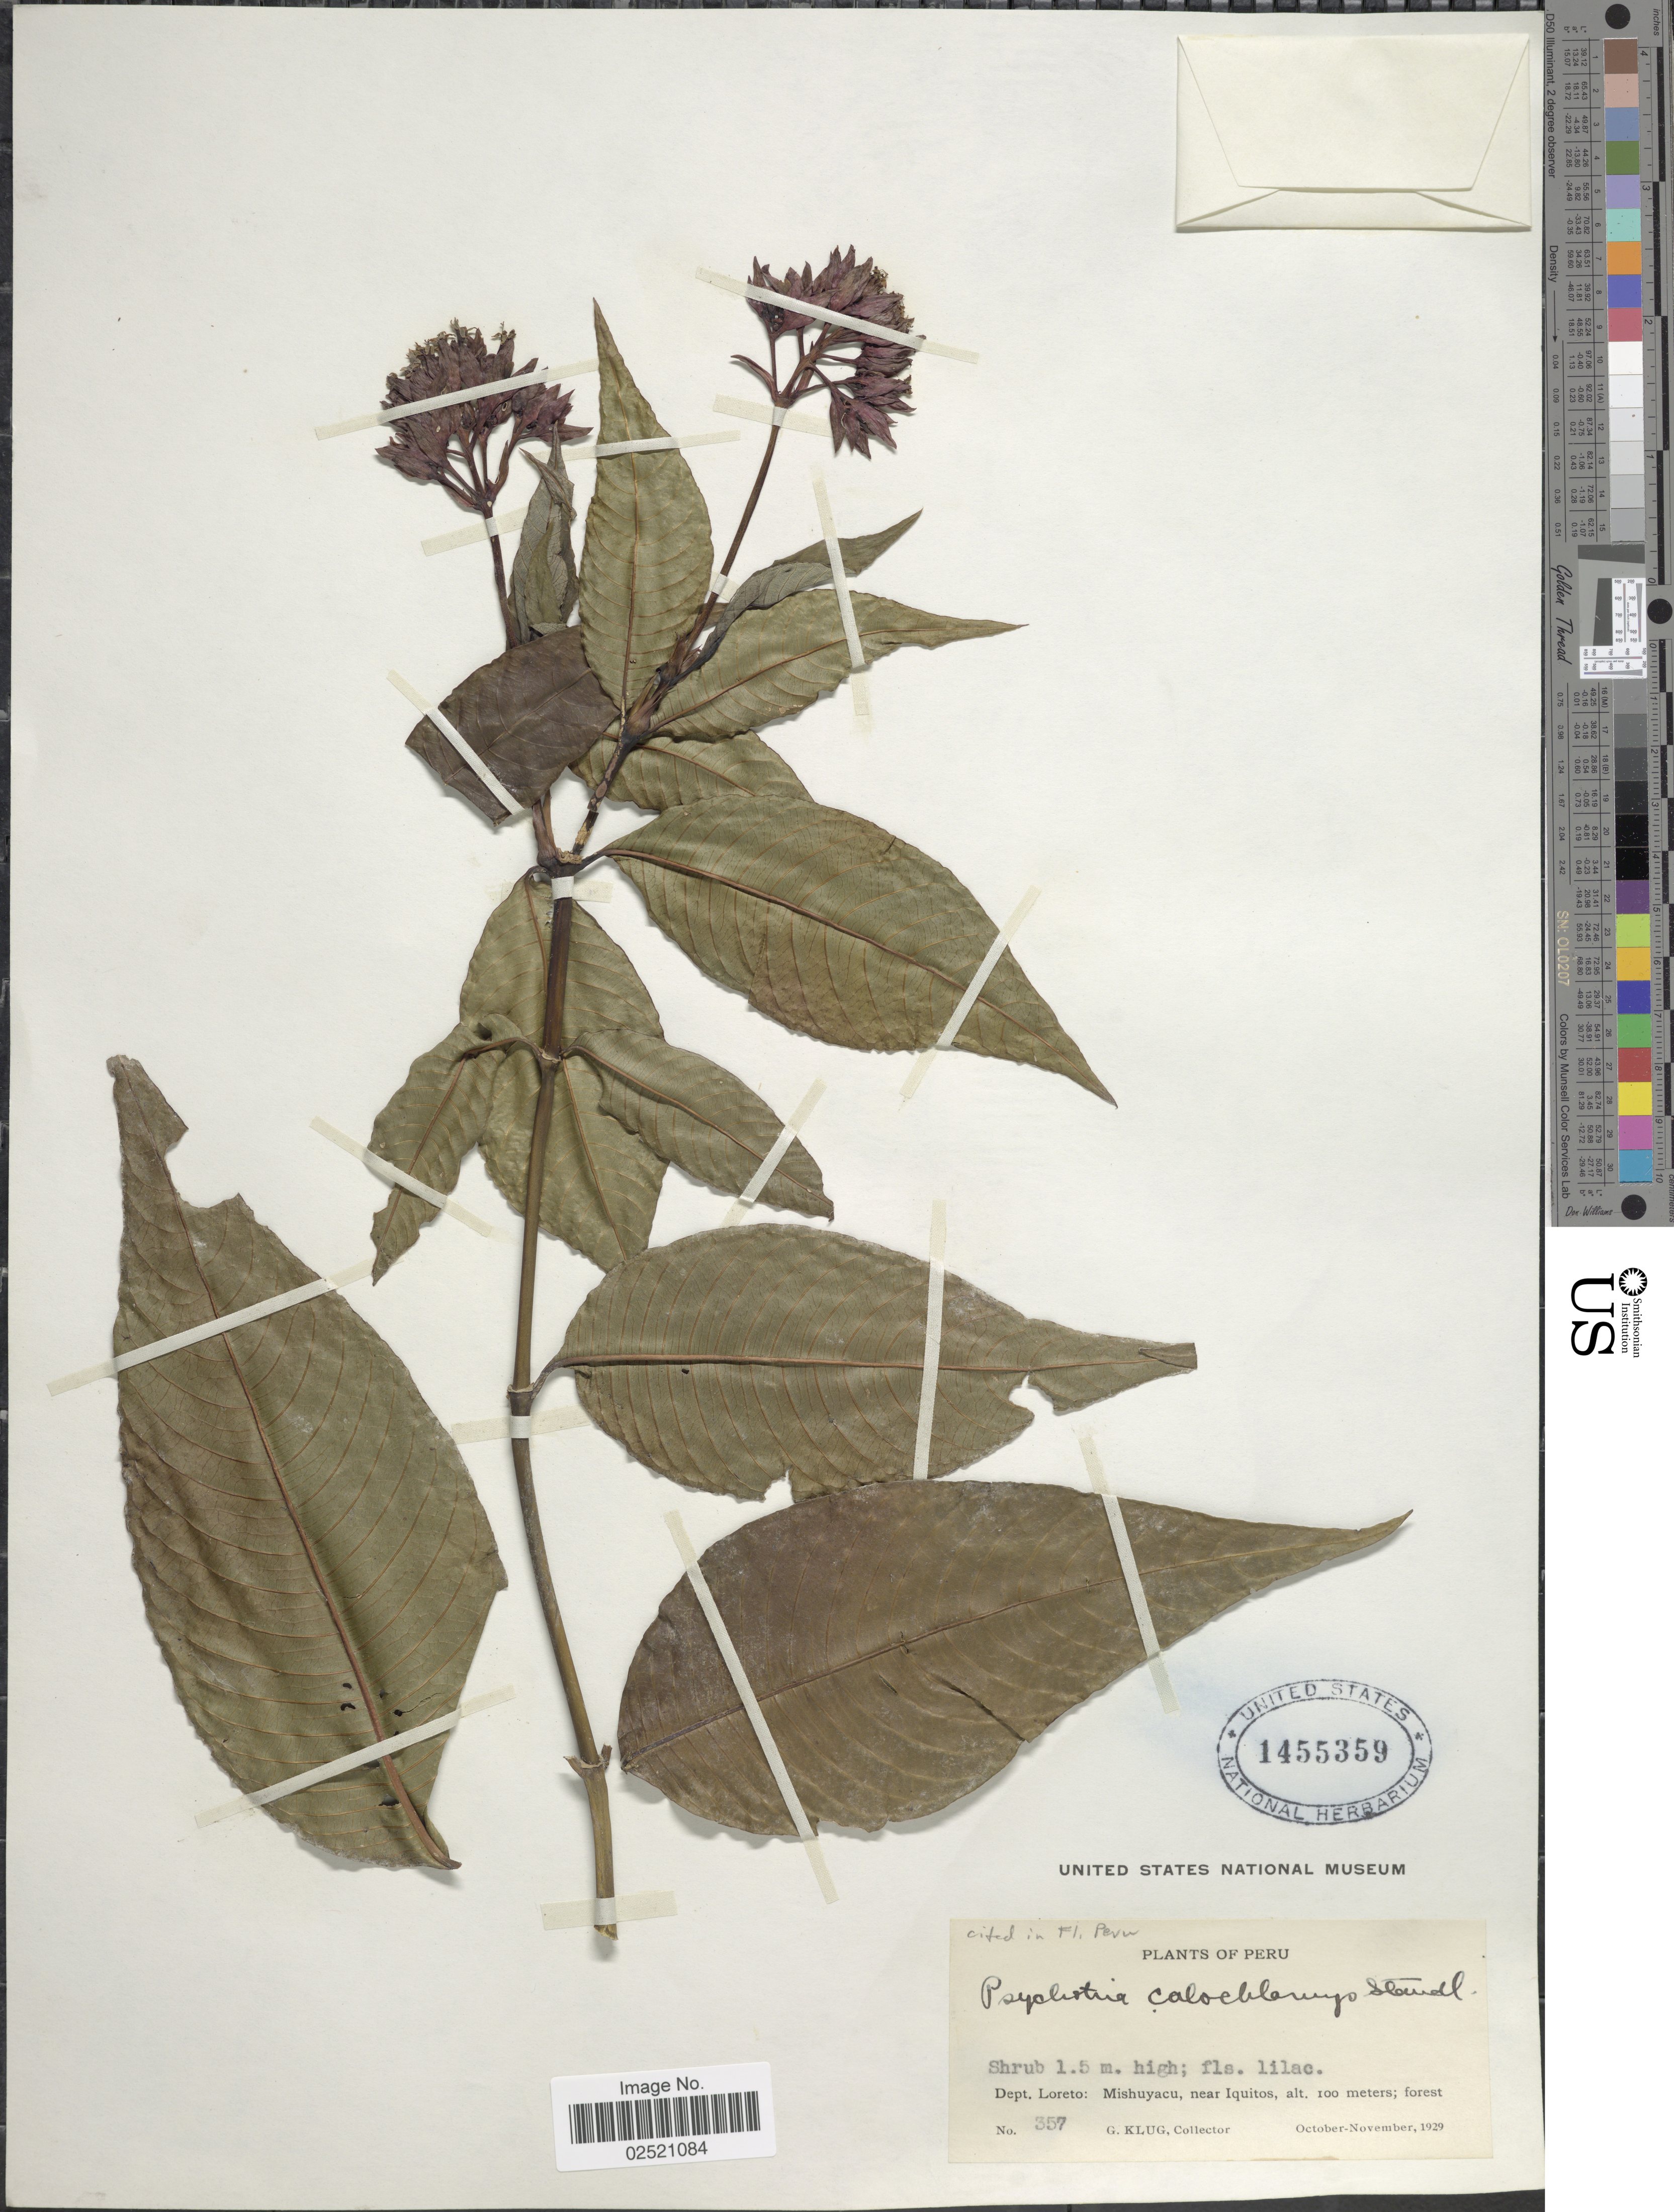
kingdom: Plantae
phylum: Tracheophyta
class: Magnoliopsida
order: Gentianales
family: Rubiaceae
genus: Psychotria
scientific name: Psychotria calochlamys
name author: Standl.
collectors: G. Klug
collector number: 357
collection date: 1929-10/1929-11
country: Peru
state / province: Loreto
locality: Mishuyacu, near Iquitos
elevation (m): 100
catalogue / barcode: US 1455359